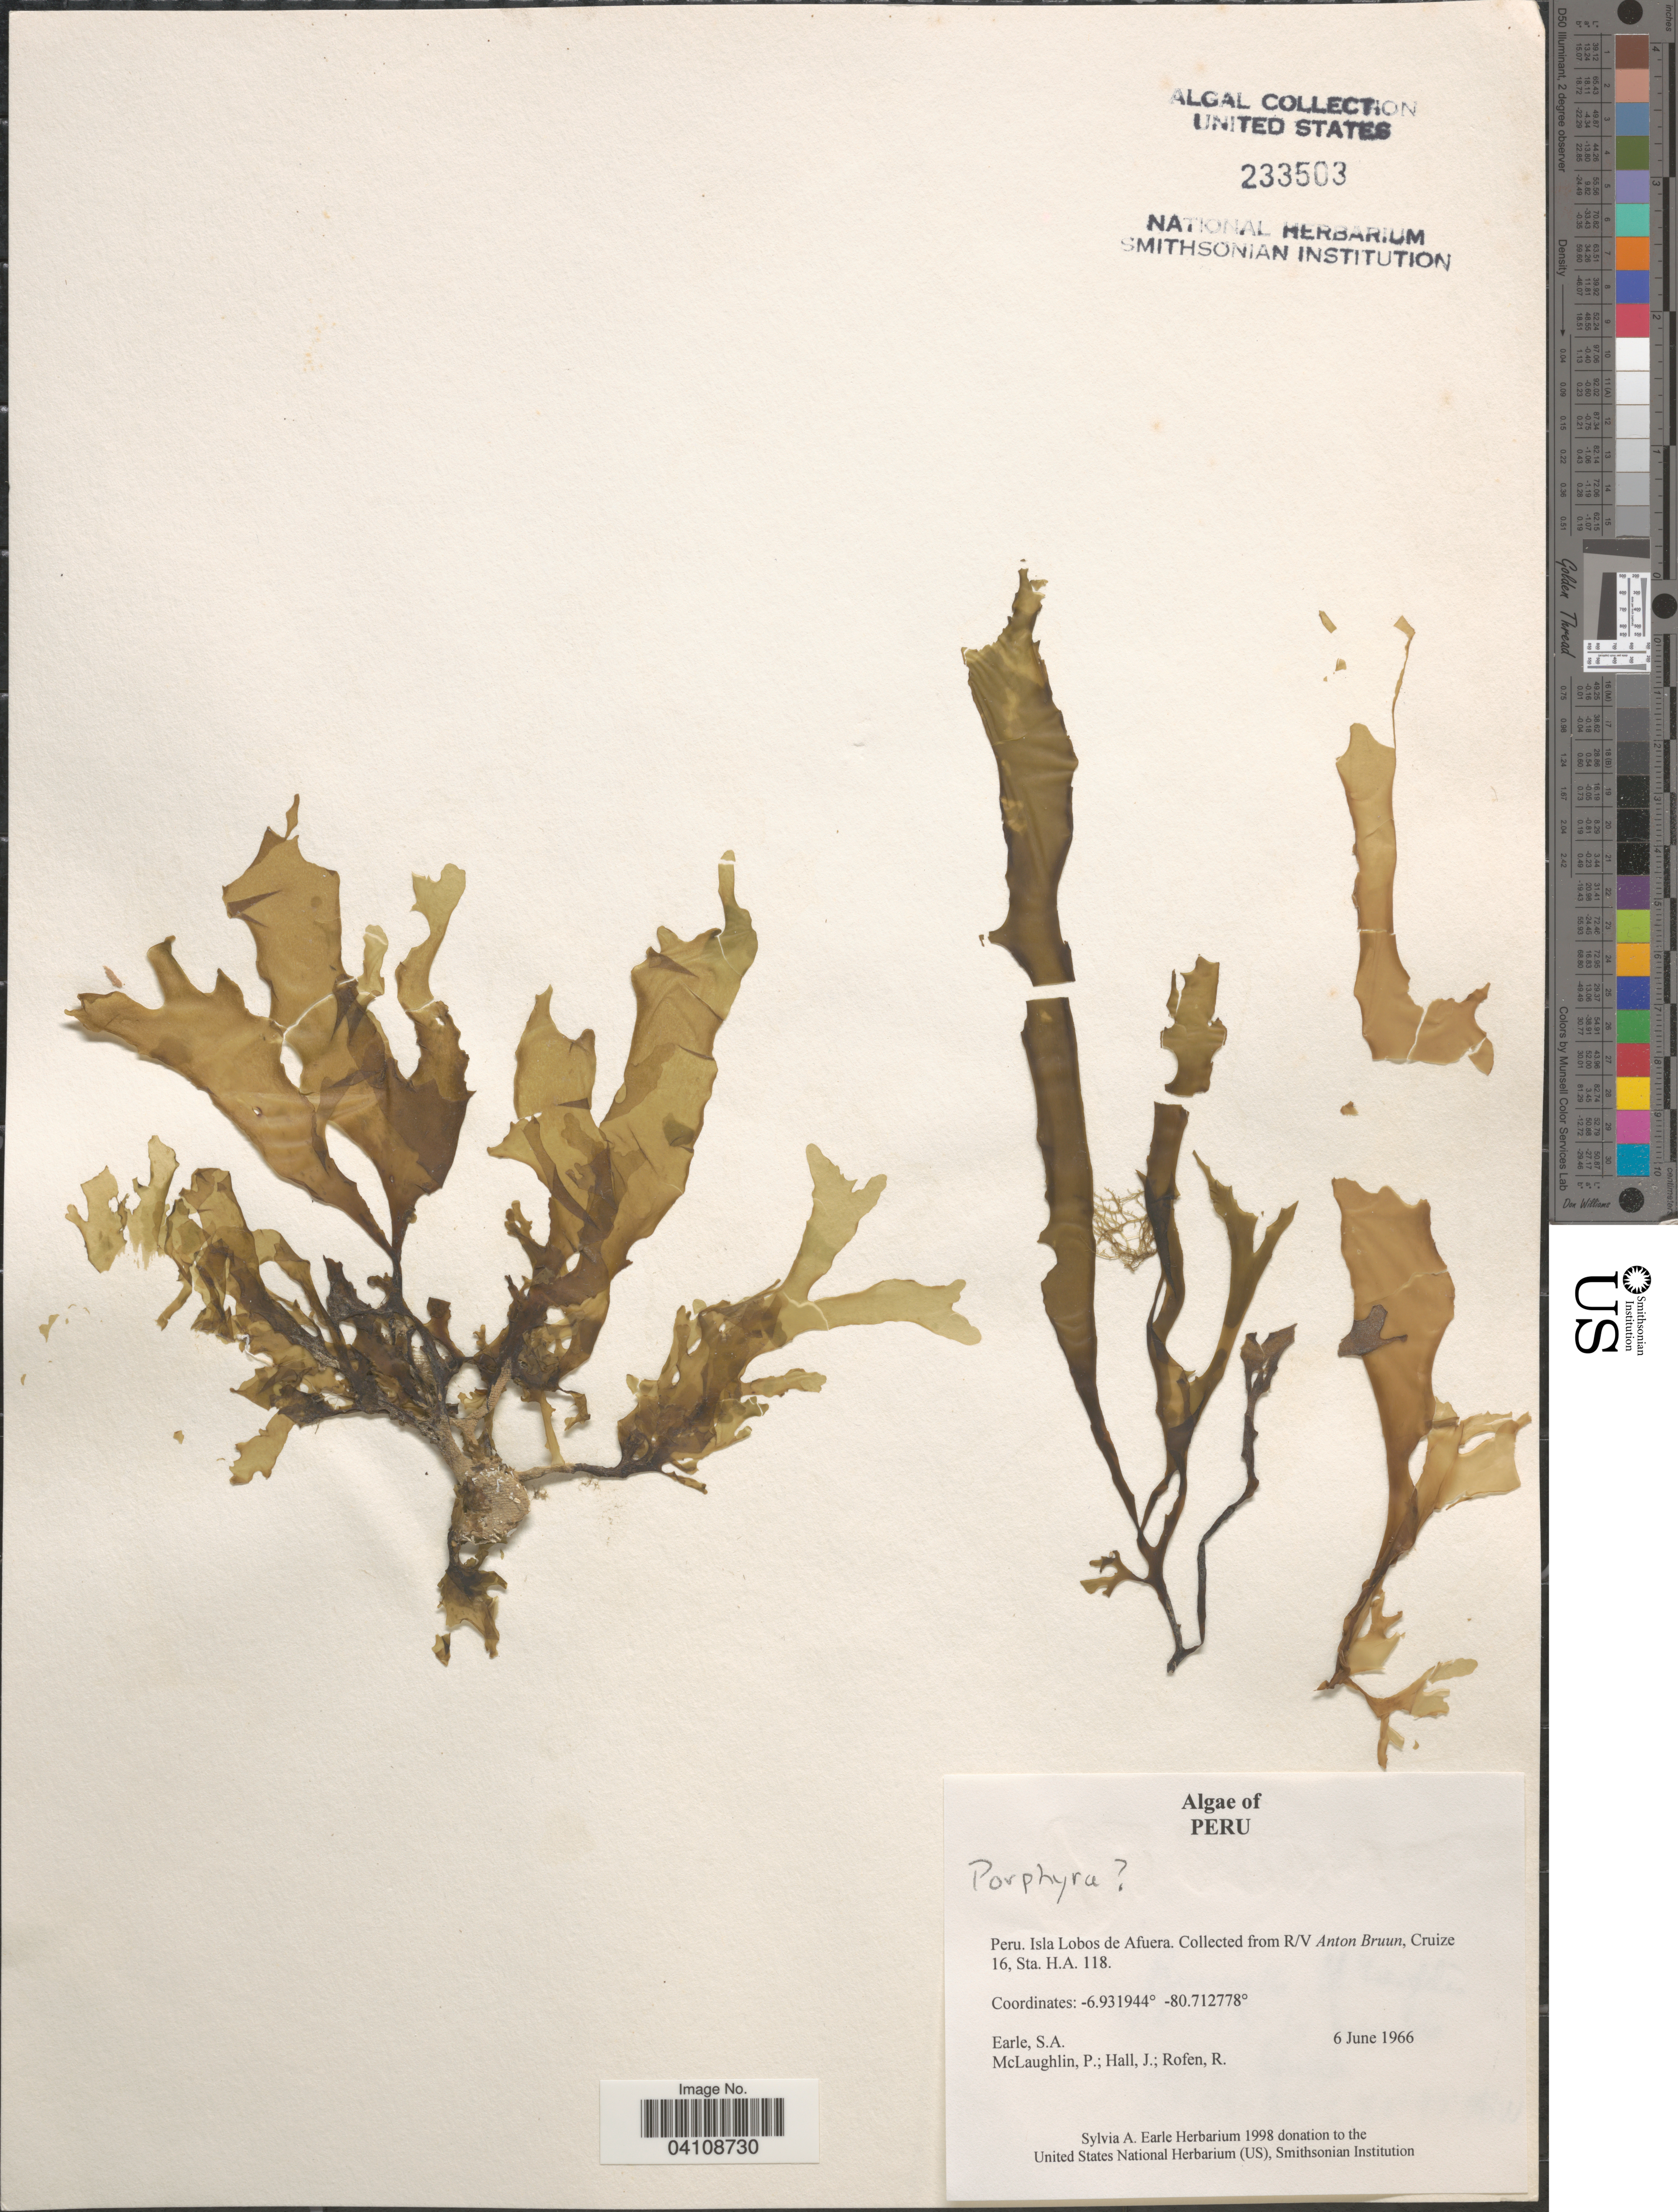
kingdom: Plantae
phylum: Rhodophyta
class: Bangiophyceae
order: Bangiales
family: Bangiaceae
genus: Porphyra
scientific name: Porphyra sp.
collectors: S. A. Earle, P. McLaughlin, J. Hall & R. Rofen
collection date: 1966-06-06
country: Peru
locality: Isla Lobos de Afuera. R/V Anton Bruun, Cruize 16, Sta. H.A. 118.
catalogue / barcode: US 233503